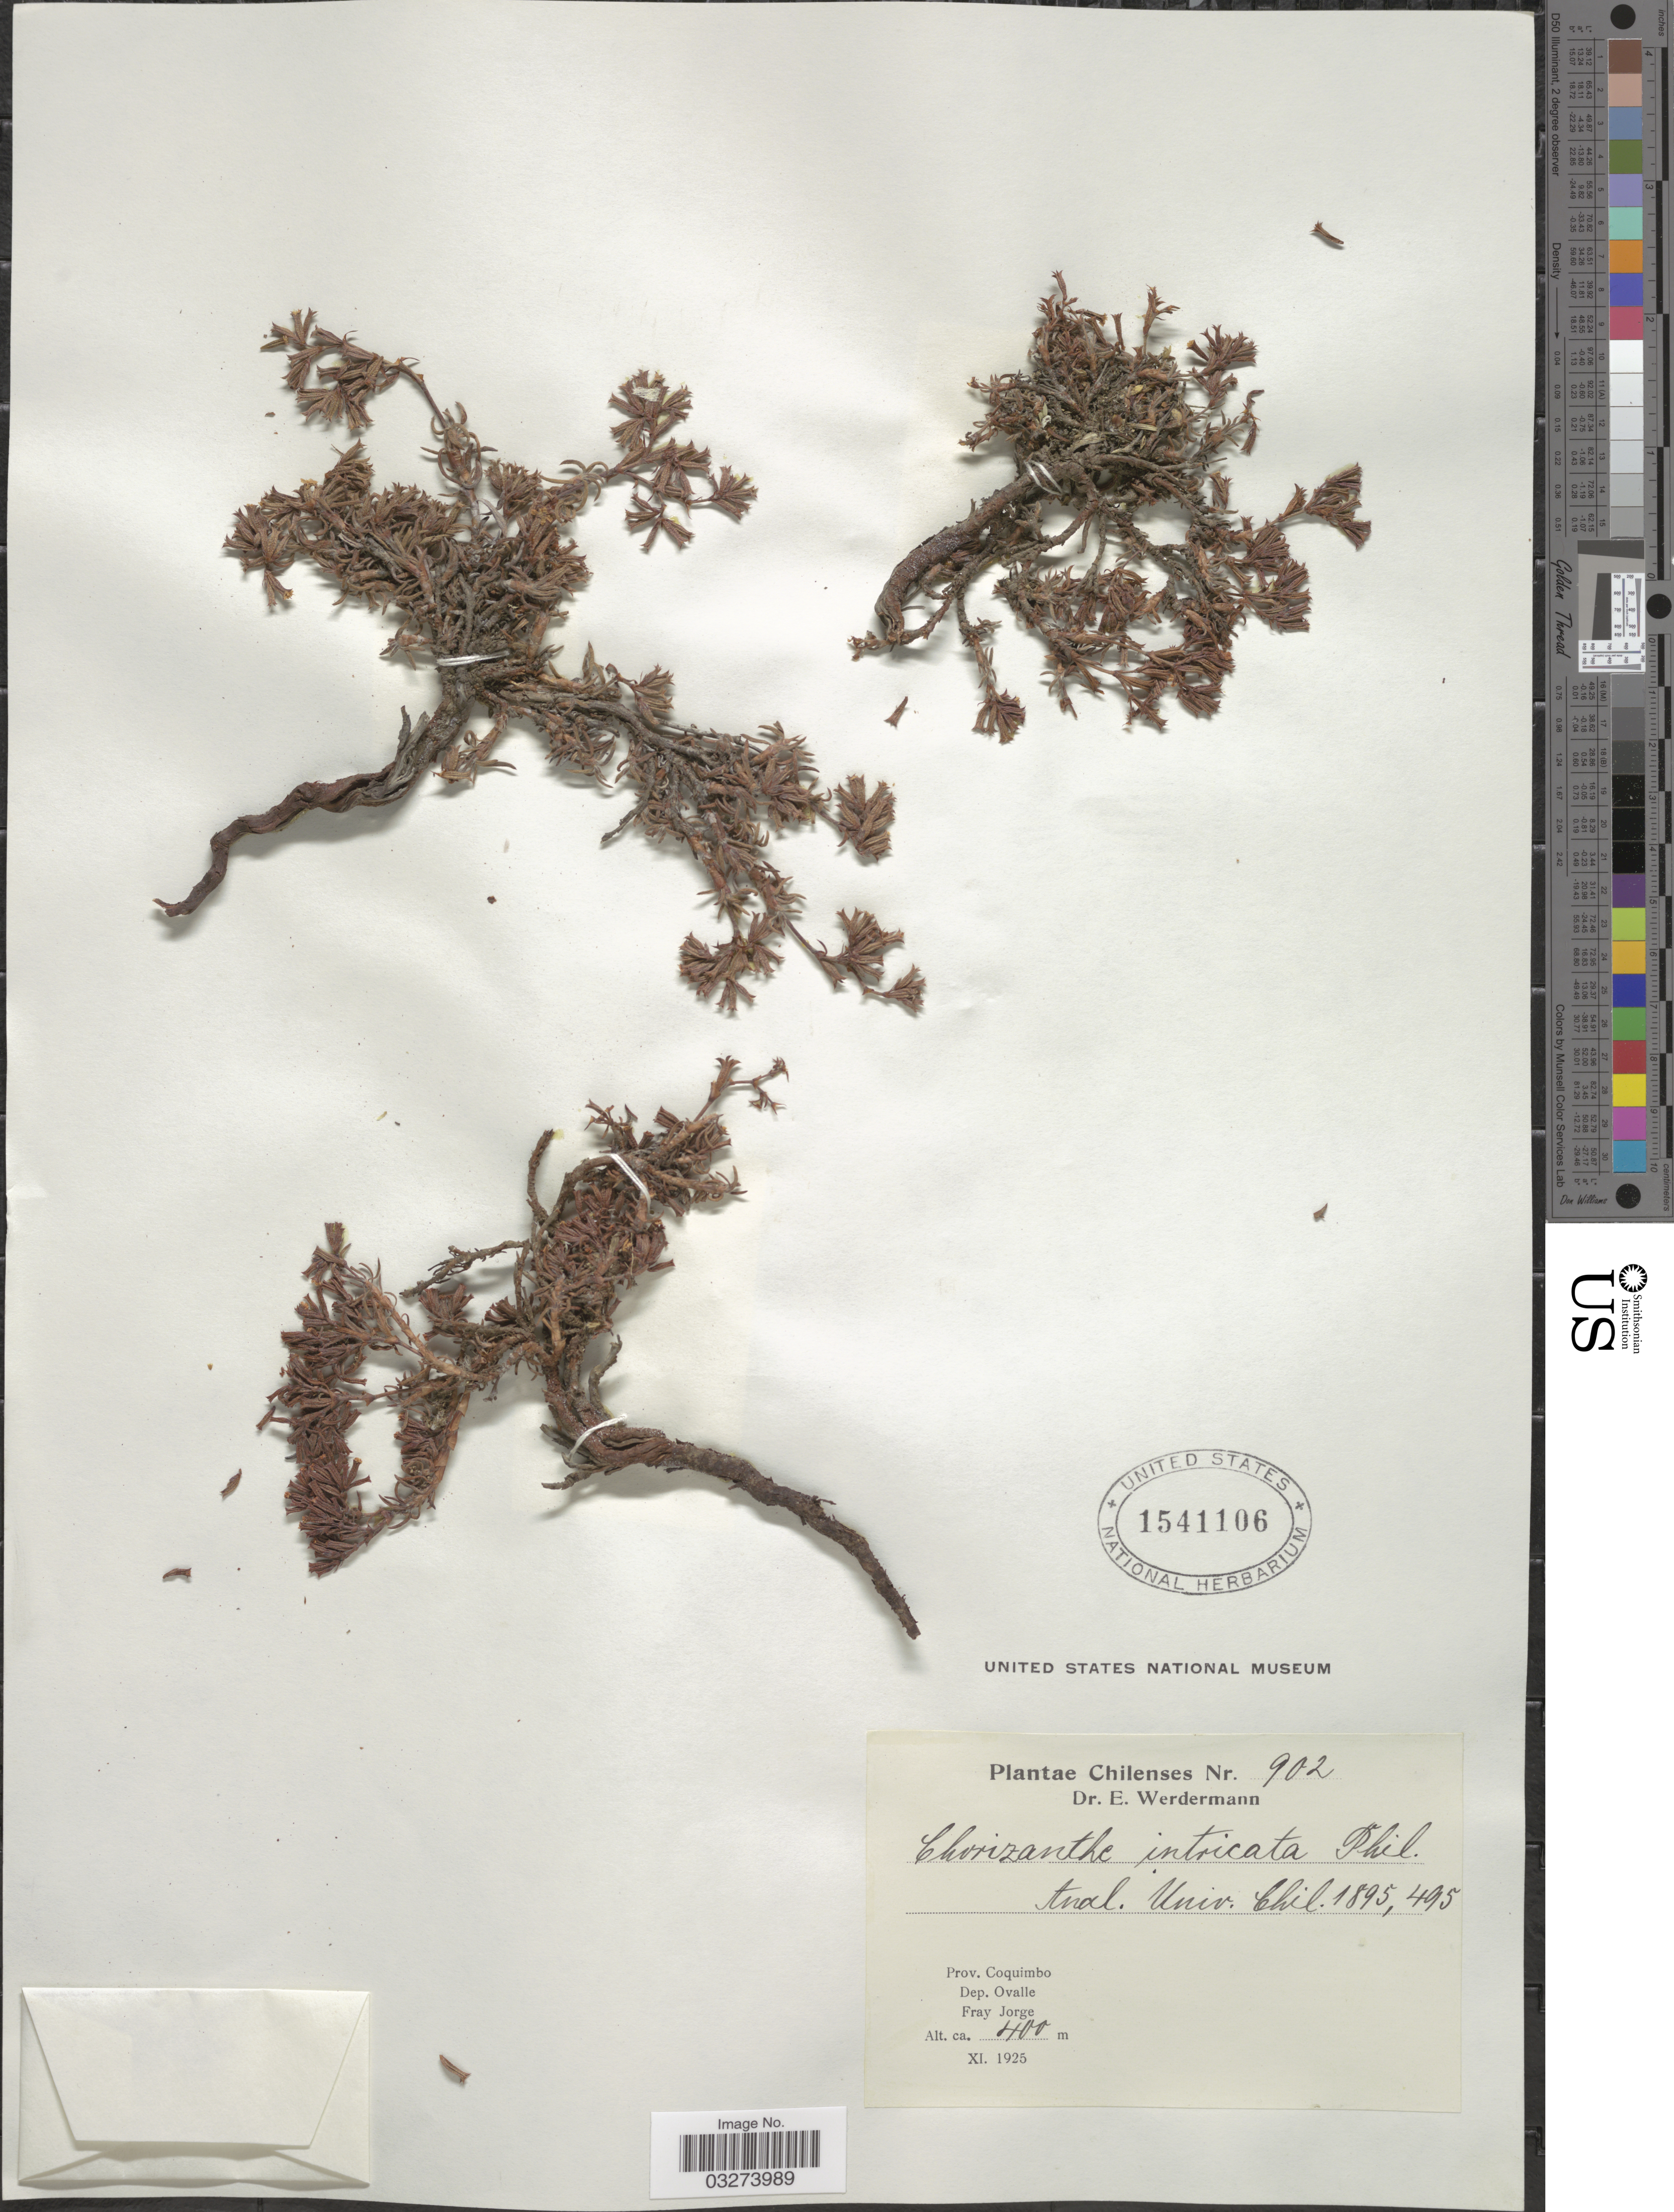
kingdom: Plantae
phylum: Tracheophyta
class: Magnoliopsida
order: Caryophyllales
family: Polygonaceae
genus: Chorizanthe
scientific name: Chorizanthe intricata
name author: Phil.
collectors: E. Werdermann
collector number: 902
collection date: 1925-11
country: Chile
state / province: Coquimbo (IV)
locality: Dep. Ovalle, Fray Jorge.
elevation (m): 400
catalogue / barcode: US 1541106